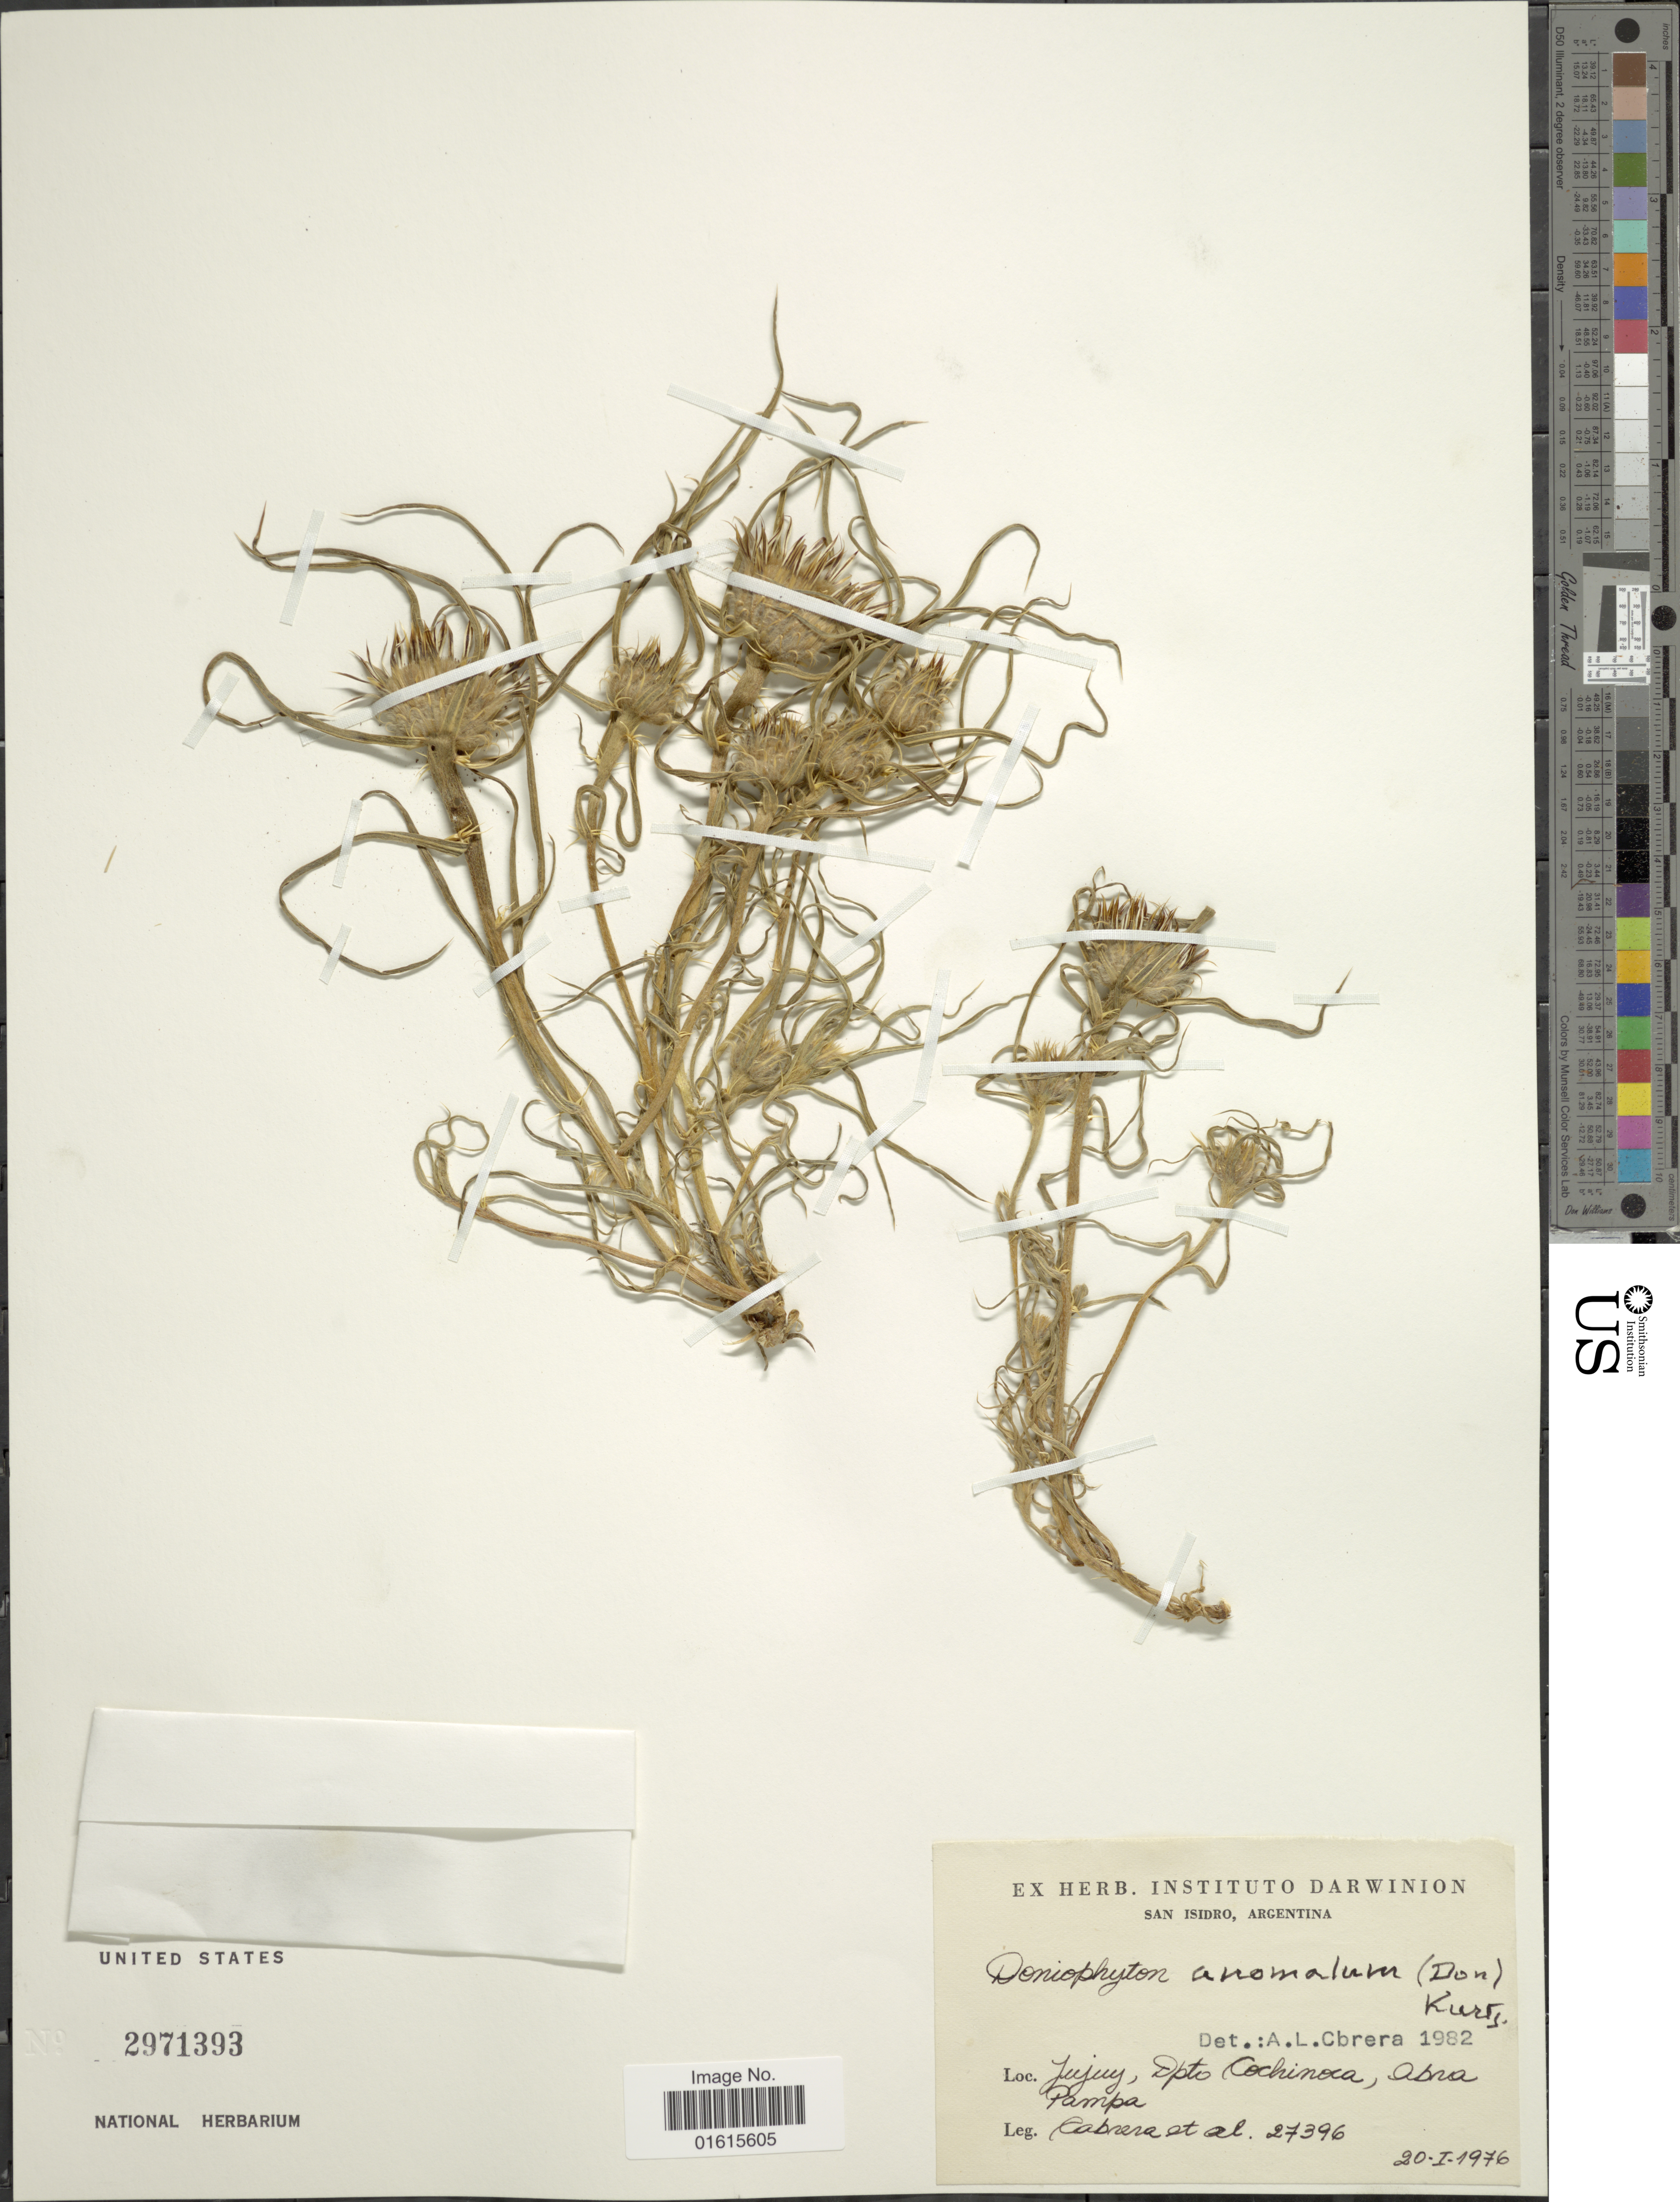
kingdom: Plantae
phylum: Tracheophyta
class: Magnoliopsida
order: Asterales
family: Asteraceae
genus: Doniophyton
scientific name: Doniophyton anomalum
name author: (D. Don) Kurtz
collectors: Cabrera, -- & et al.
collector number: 27396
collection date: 1976-01-20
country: Argentina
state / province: Jujuy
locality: Dpto. Cochinoca, Abra Pampa.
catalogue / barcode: US 2971393